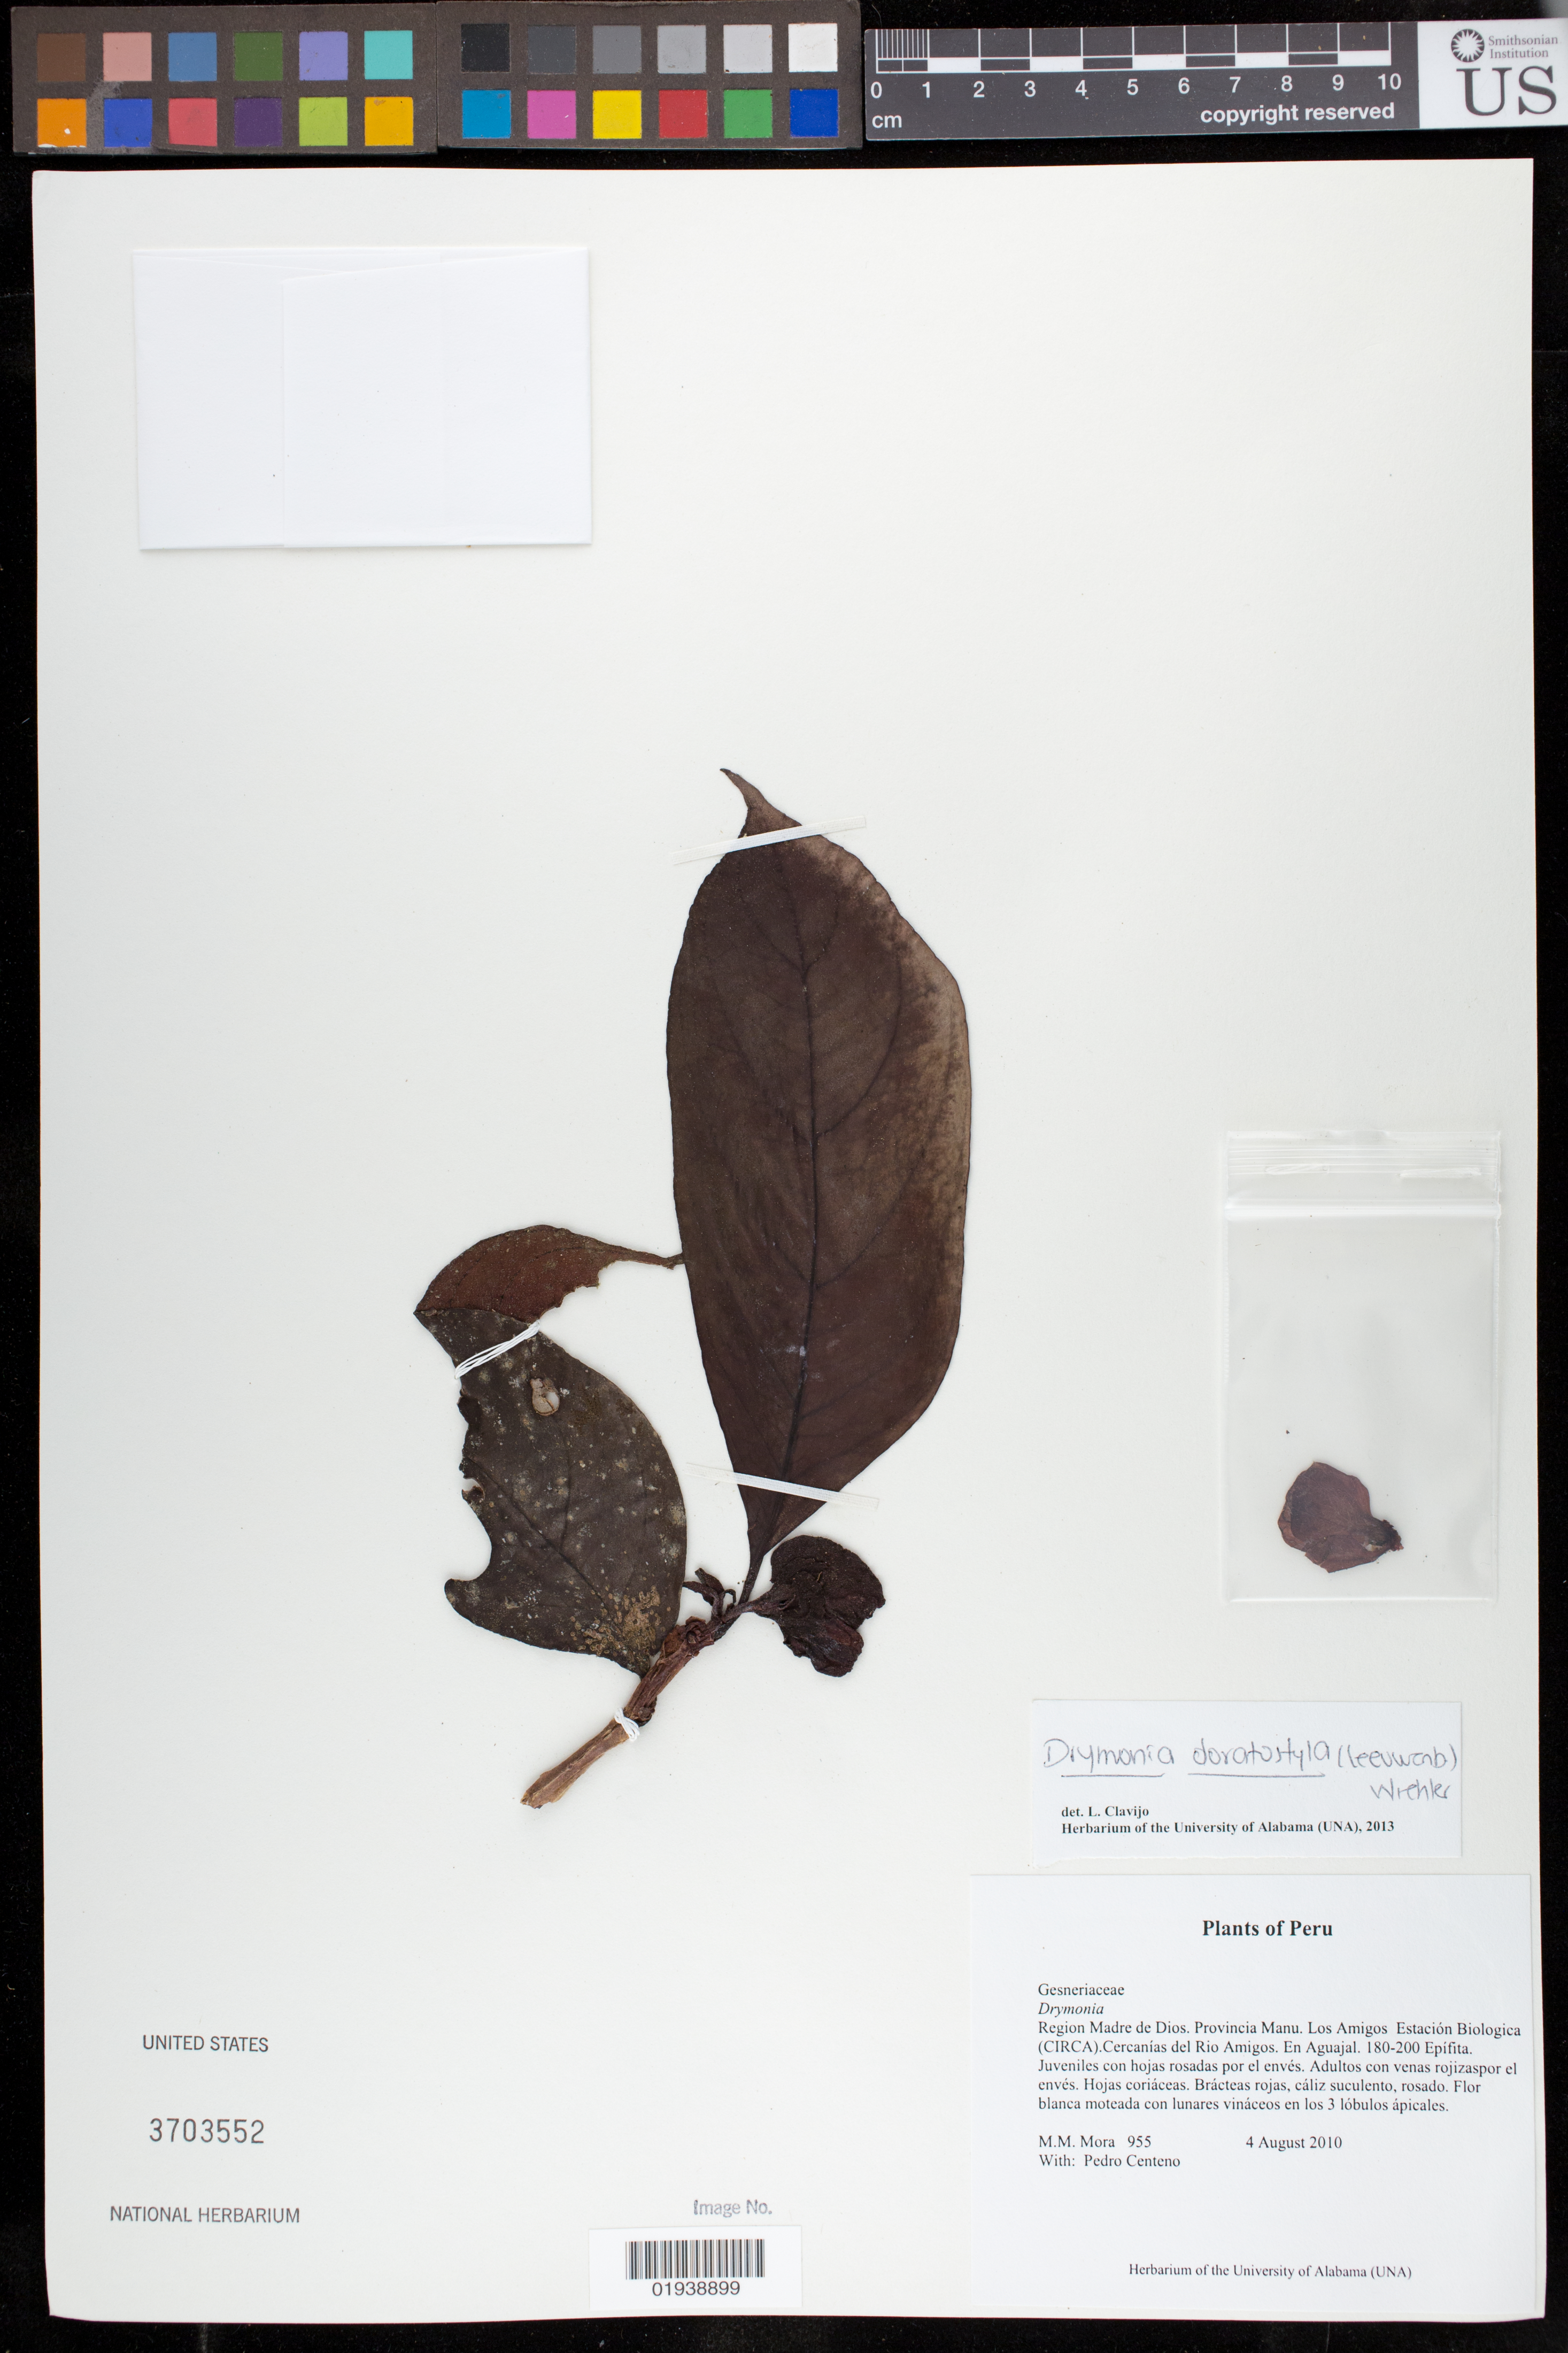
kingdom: Plantae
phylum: Tracheophyta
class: Magnoliopsida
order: Lamiales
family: Gesneriaceae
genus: Drymonia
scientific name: Drymonia doratostyla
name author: (Leeuwenb.) Wiehler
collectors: M. M. Mora & P. Centeno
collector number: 955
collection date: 2010-08-04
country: Peru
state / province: Madre de Dios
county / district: Manú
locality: Provincia Manu. Los Amigos Estacion Biologica (CIRCA). Cercanias del Rio Amigos. En Aguajal.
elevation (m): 180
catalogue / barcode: US 3703552